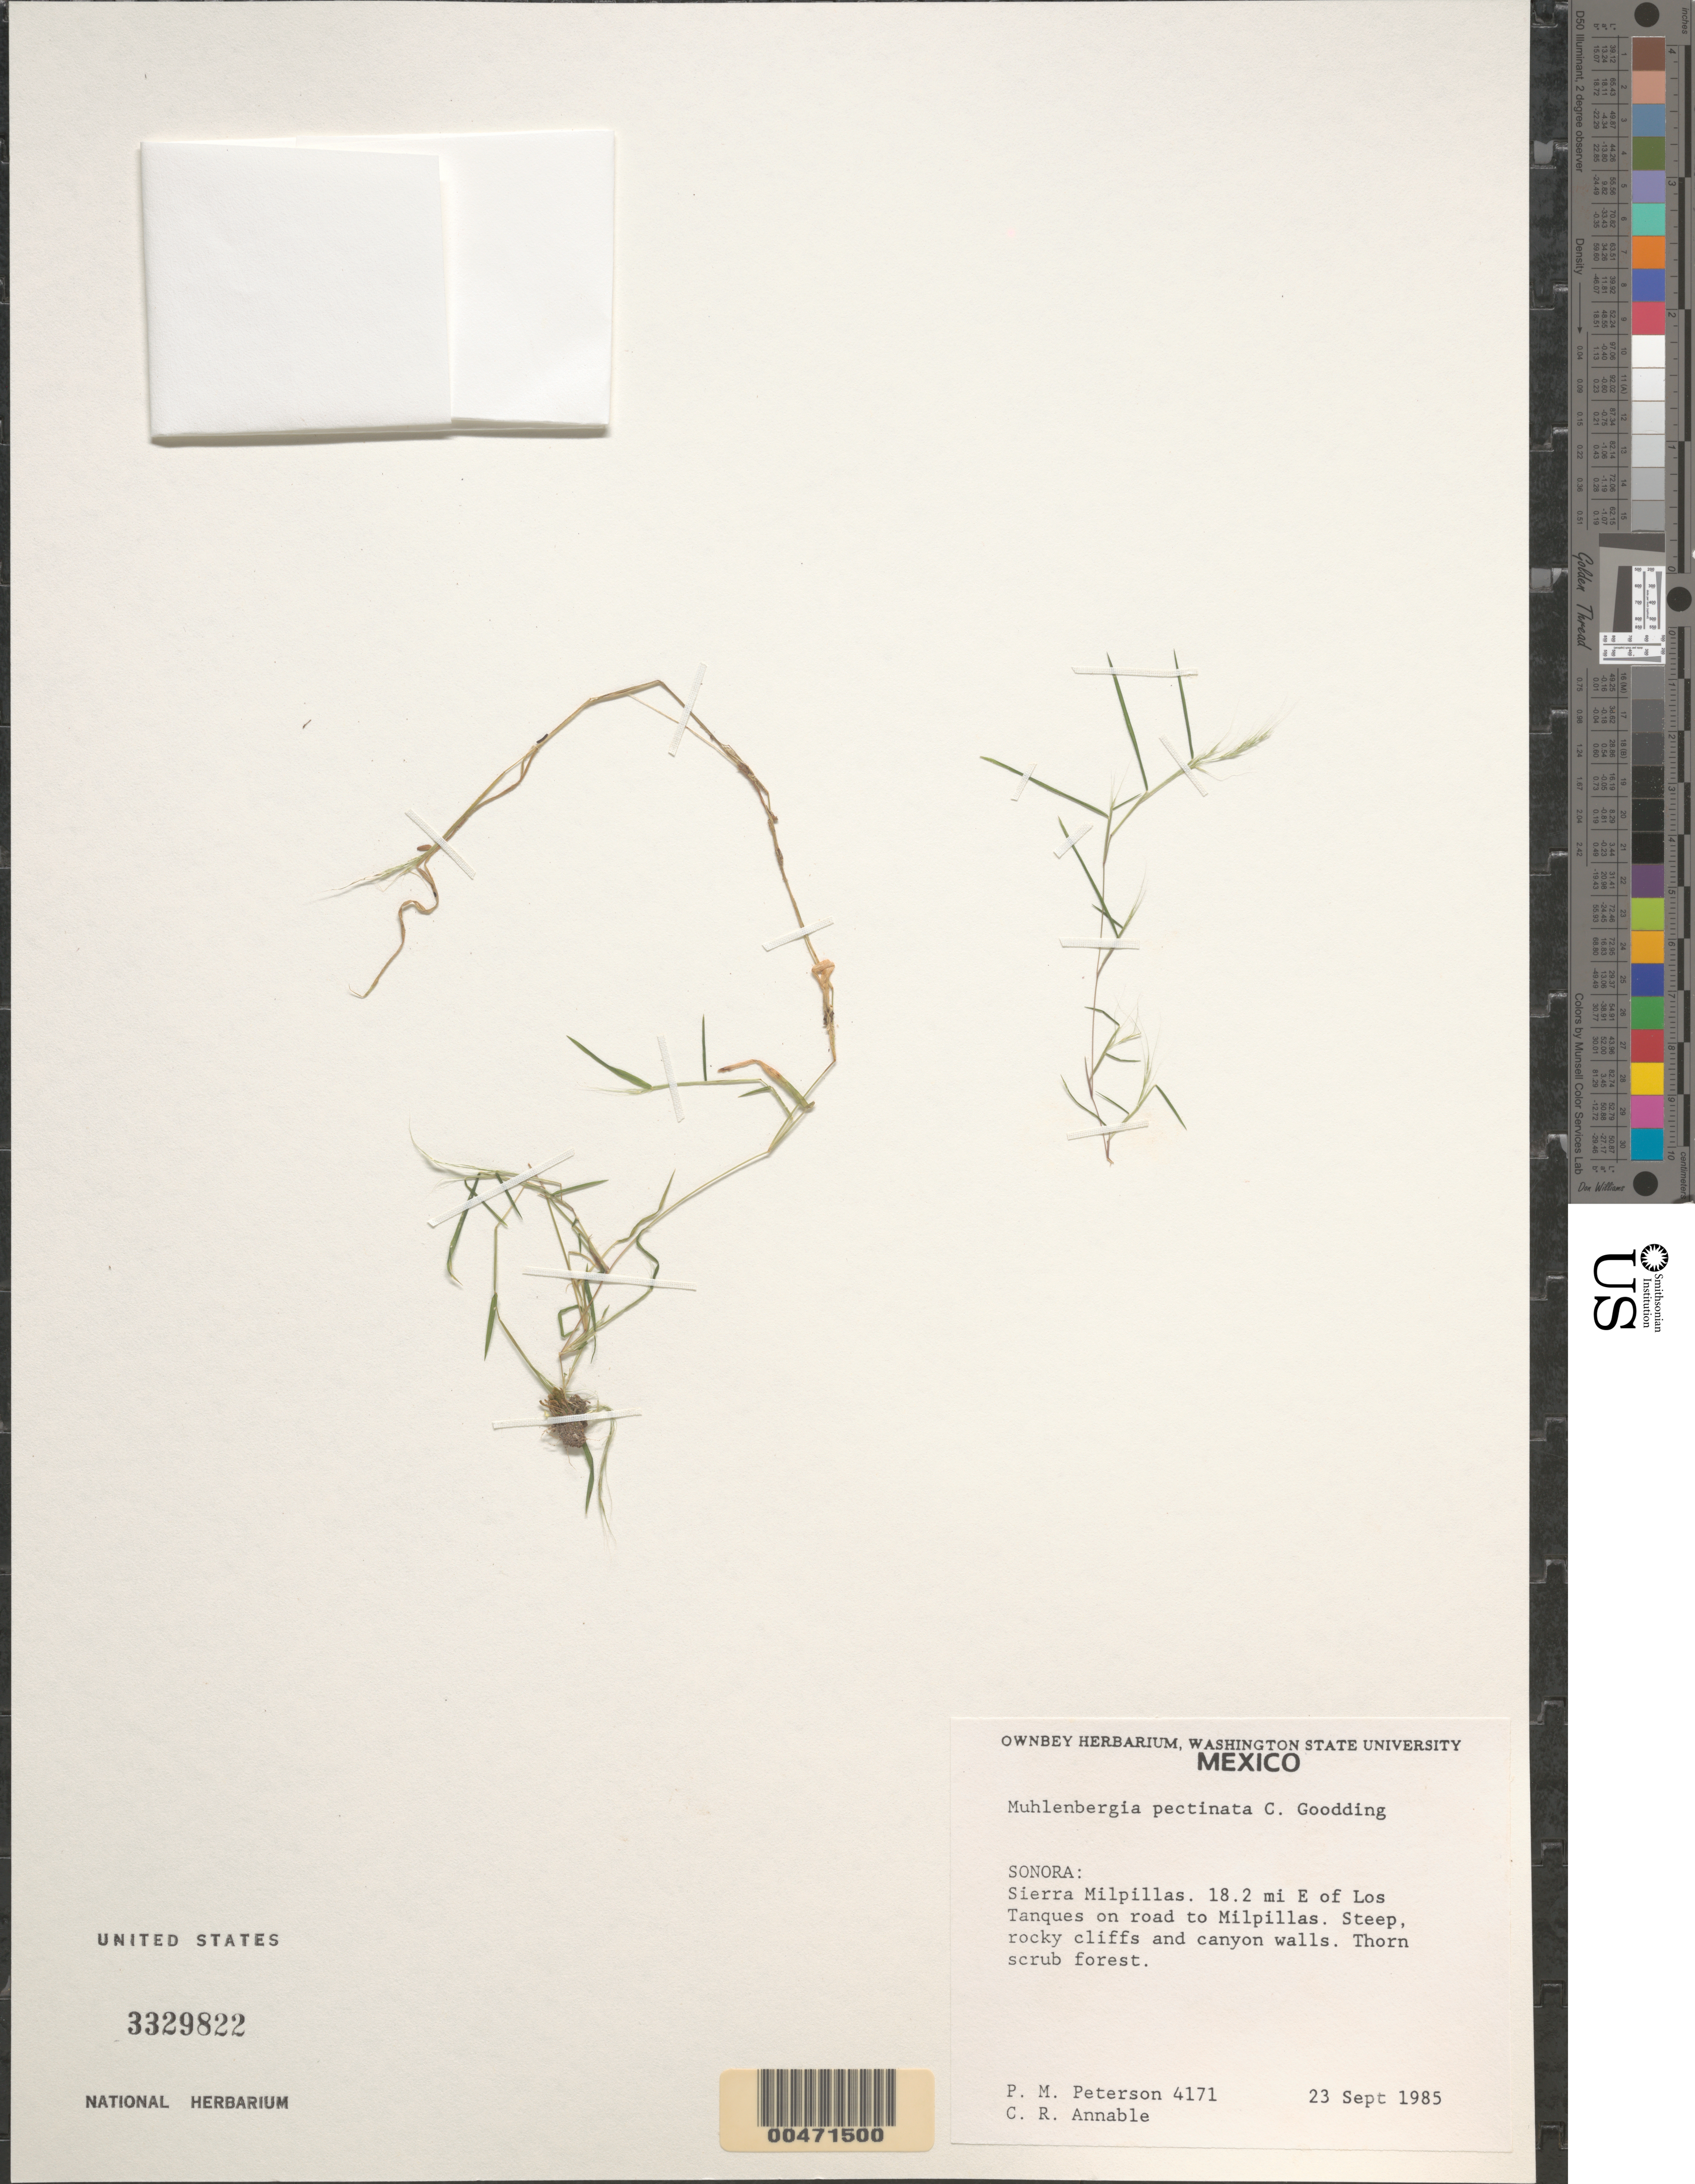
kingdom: Plantae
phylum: Tracheophyta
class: Liliopsida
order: Poales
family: Poaceae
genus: Muhlenbergia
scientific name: Muhlenbergia pectinata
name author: C.O. Goodd.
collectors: P. M. Peterson & C. R. Annable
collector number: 04171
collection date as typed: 23 Sep 1985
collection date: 1985-09-23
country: Mexico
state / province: Sonora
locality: Sierra Milpillas, 18.2 miles east of Los Tanques, on road to Milpillas.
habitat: Steep rocky cliffs and canyon walls, thorn scrub forest.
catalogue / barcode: US 3329822